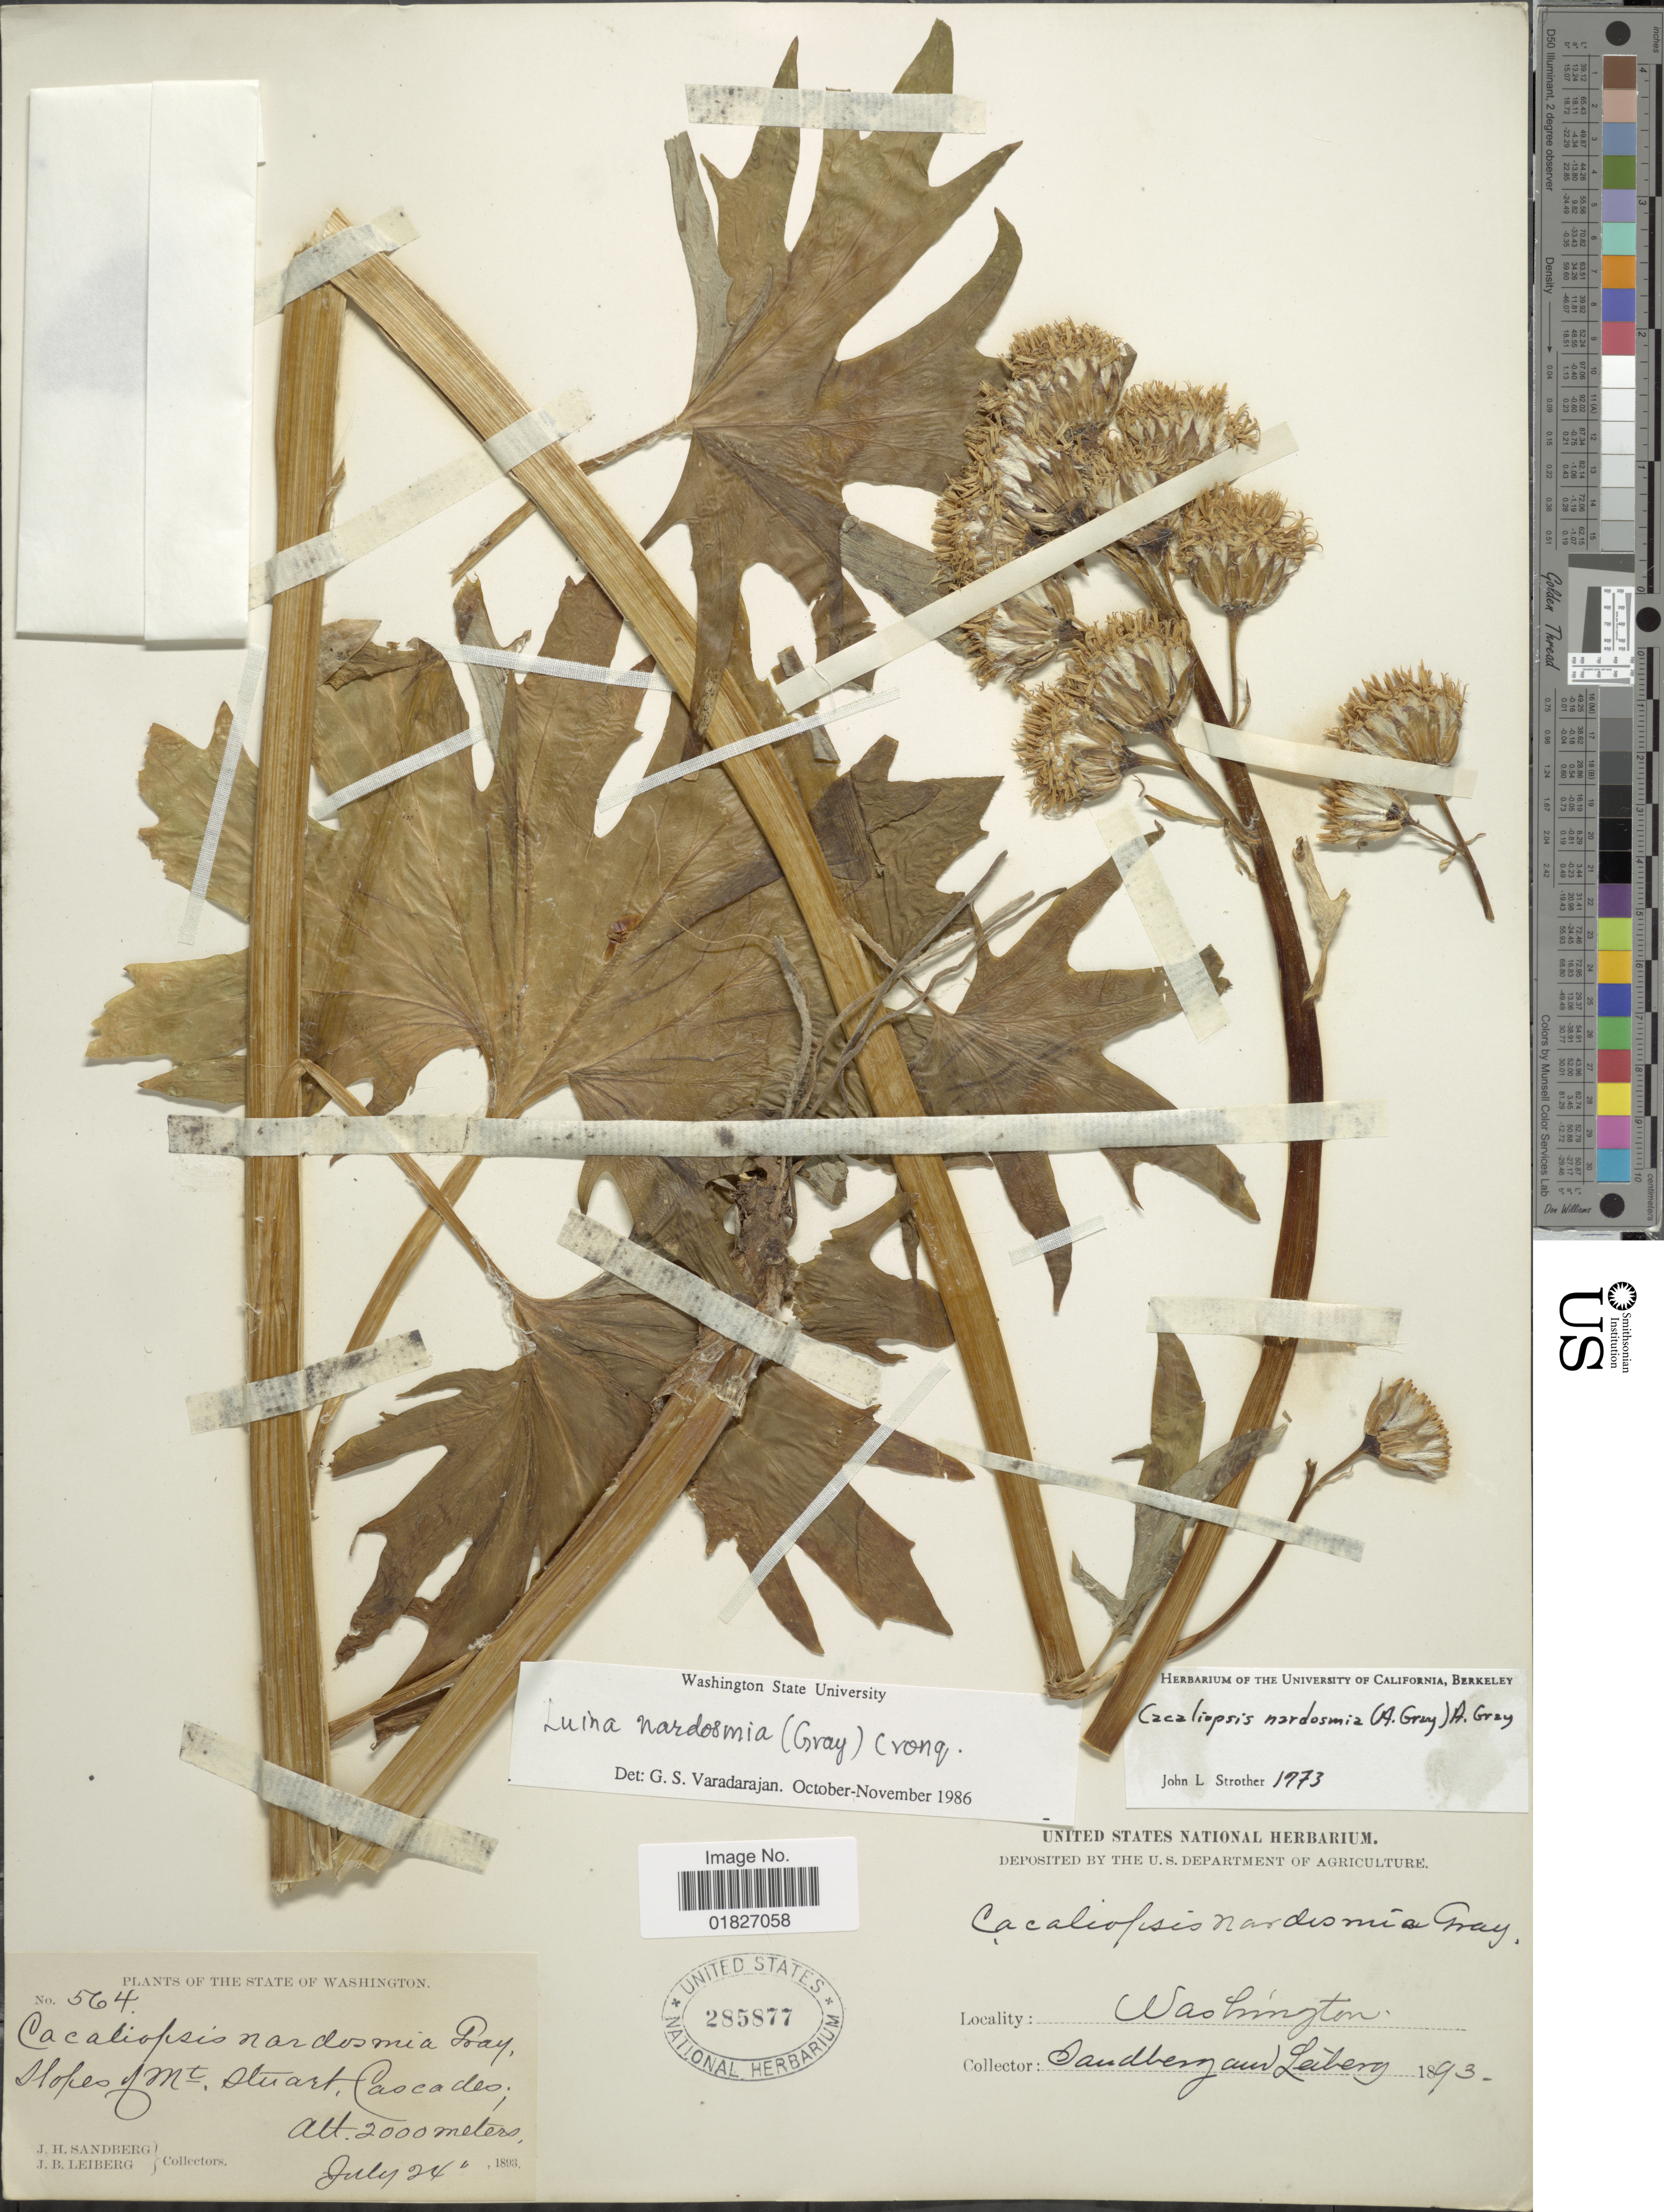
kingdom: Plantae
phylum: Tracheophyta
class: Magnoliopsida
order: Asterales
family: Asteraceae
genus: Cacaliopsis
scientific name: Cacaliopsis nardosmia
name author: A. Gray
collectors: J. H. Sandberg & J. B. Leiberg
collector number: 564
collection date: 1893-07-24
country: United States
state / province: Washington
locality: Slopes of Mt. Stuart, Cascades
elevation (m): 2000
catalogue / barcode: US 285877